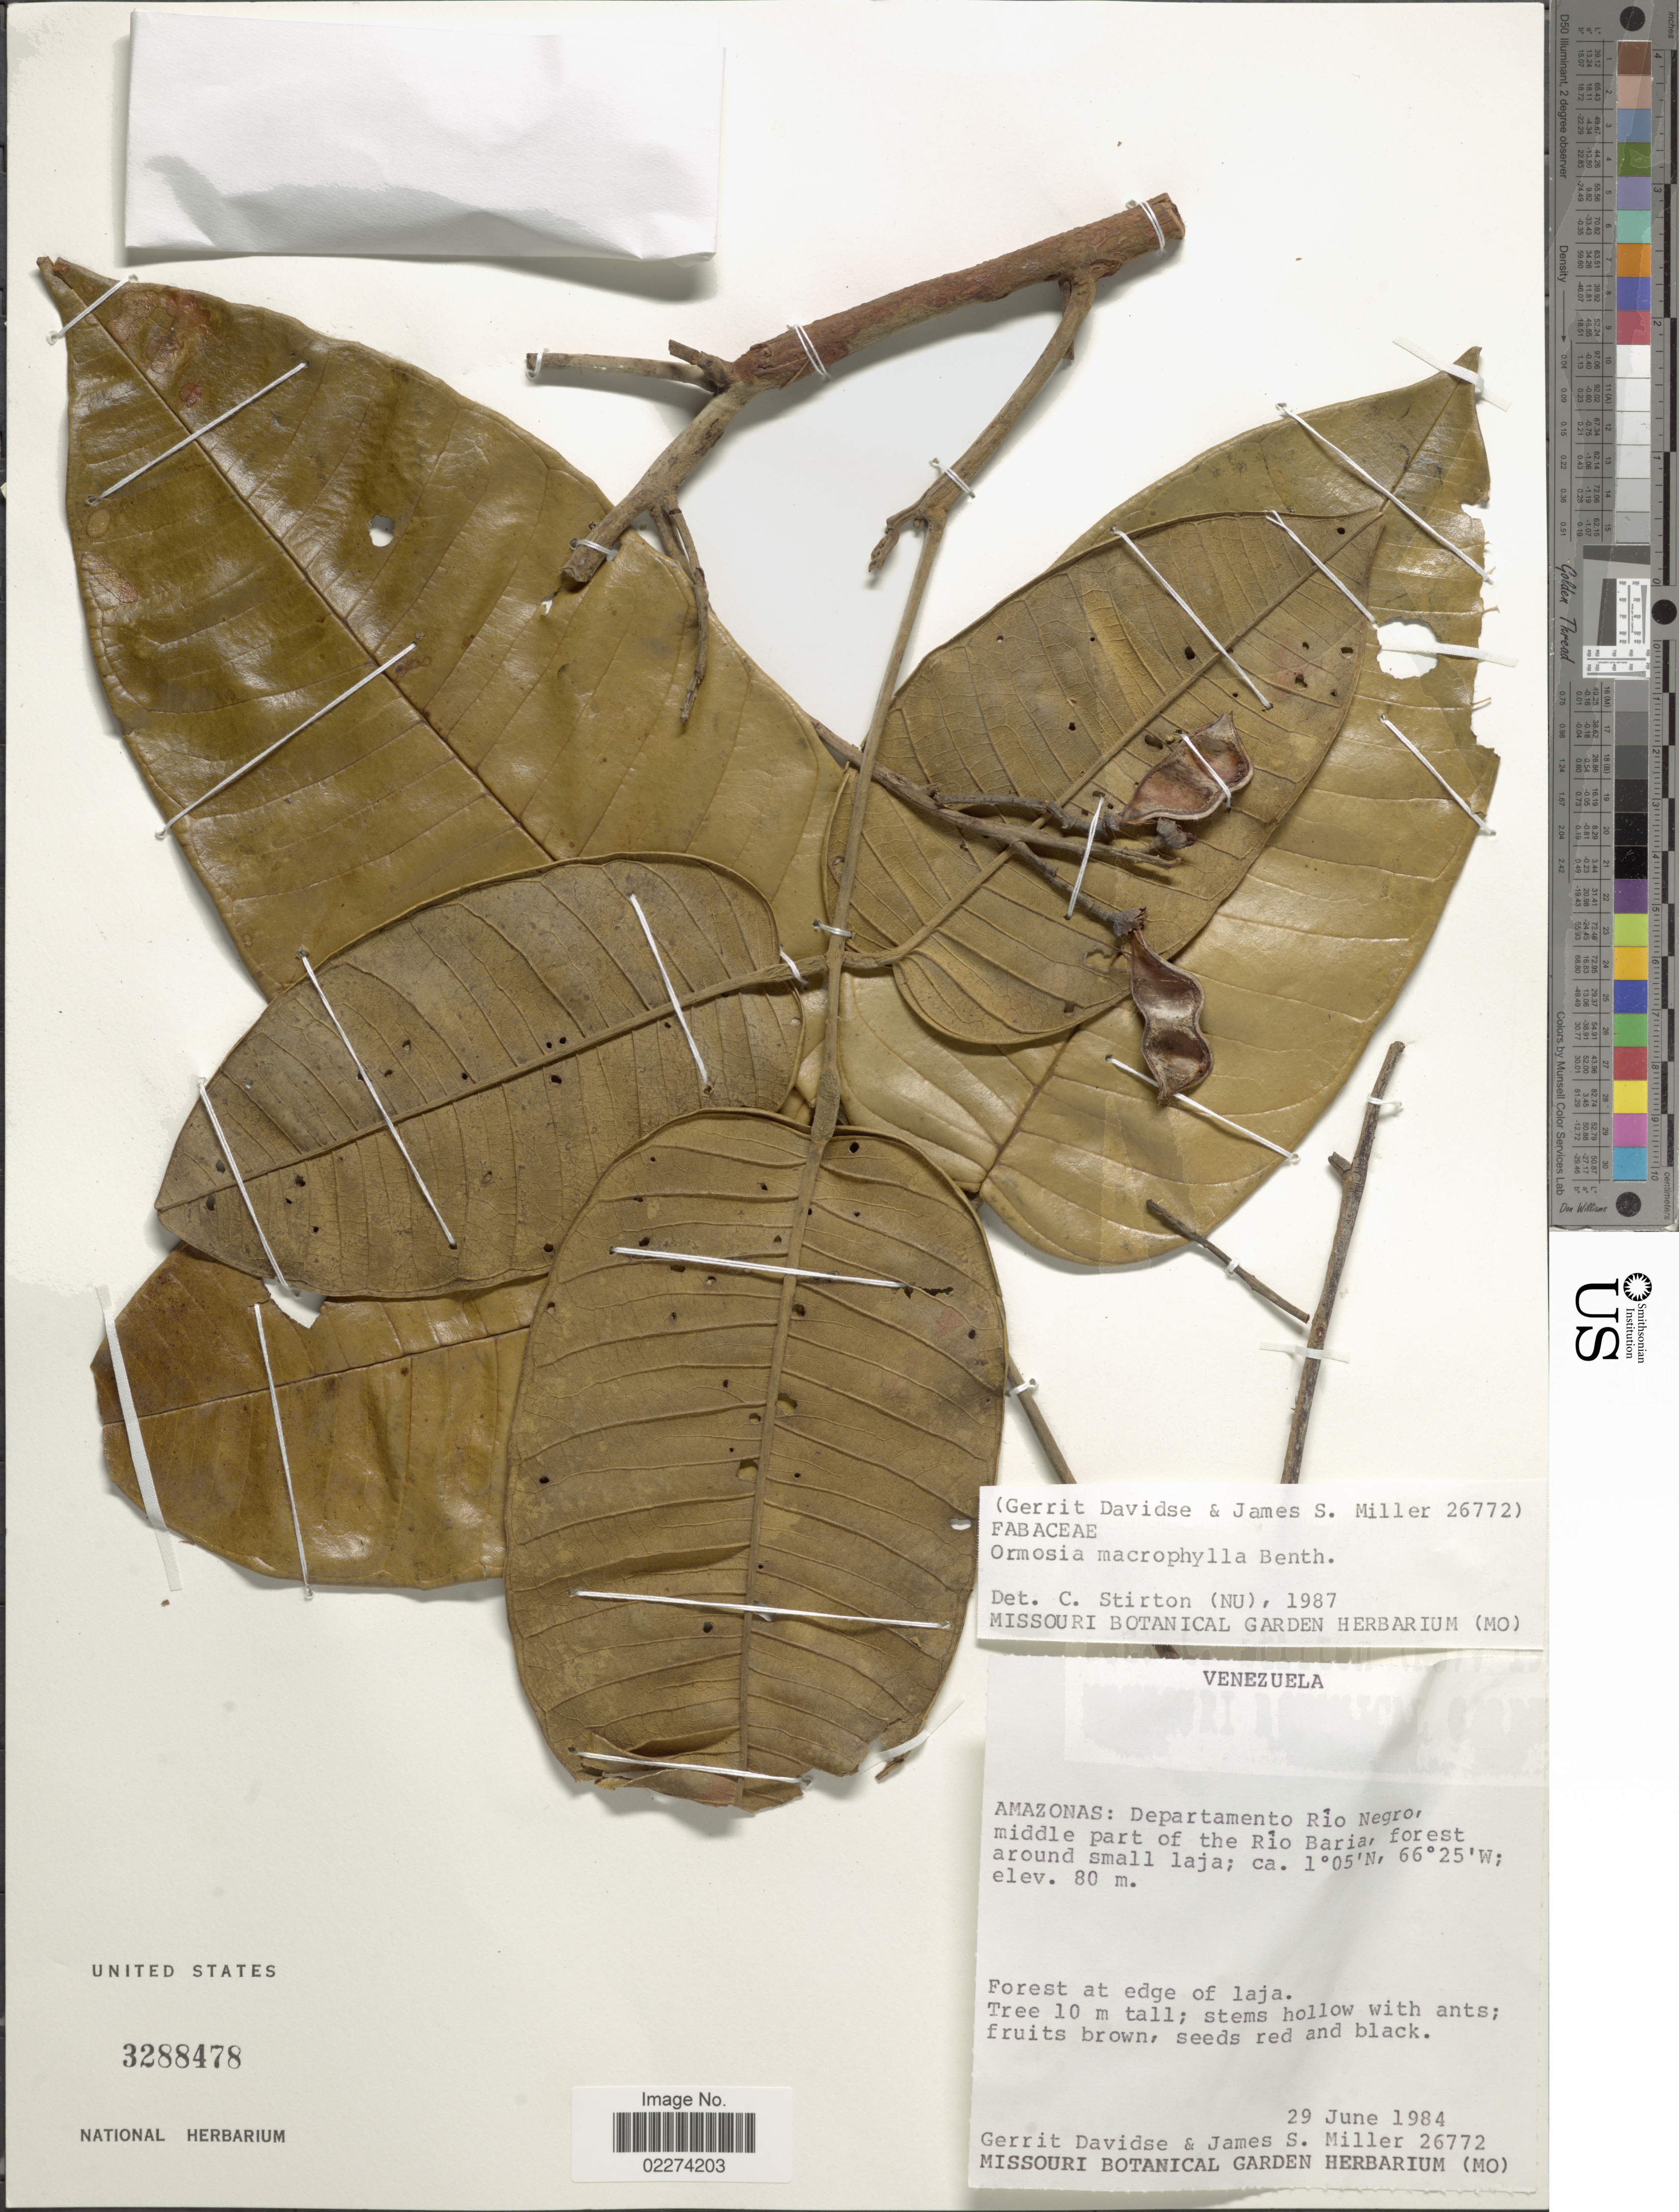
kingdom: Plantae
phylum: Tracheophyta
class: Magnoliopsida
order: Fabales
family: Fabaceae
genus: Ormosia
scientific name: Ormosia macrophylla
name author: Benth.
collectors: G. Davidse & J. S. Miller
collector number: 26772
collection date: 1984-06-29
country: Venezuela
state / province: Amazonas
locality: Departamento Rio Negro, middle part of the Rio Baria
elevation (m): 80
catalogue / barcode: US 3288478